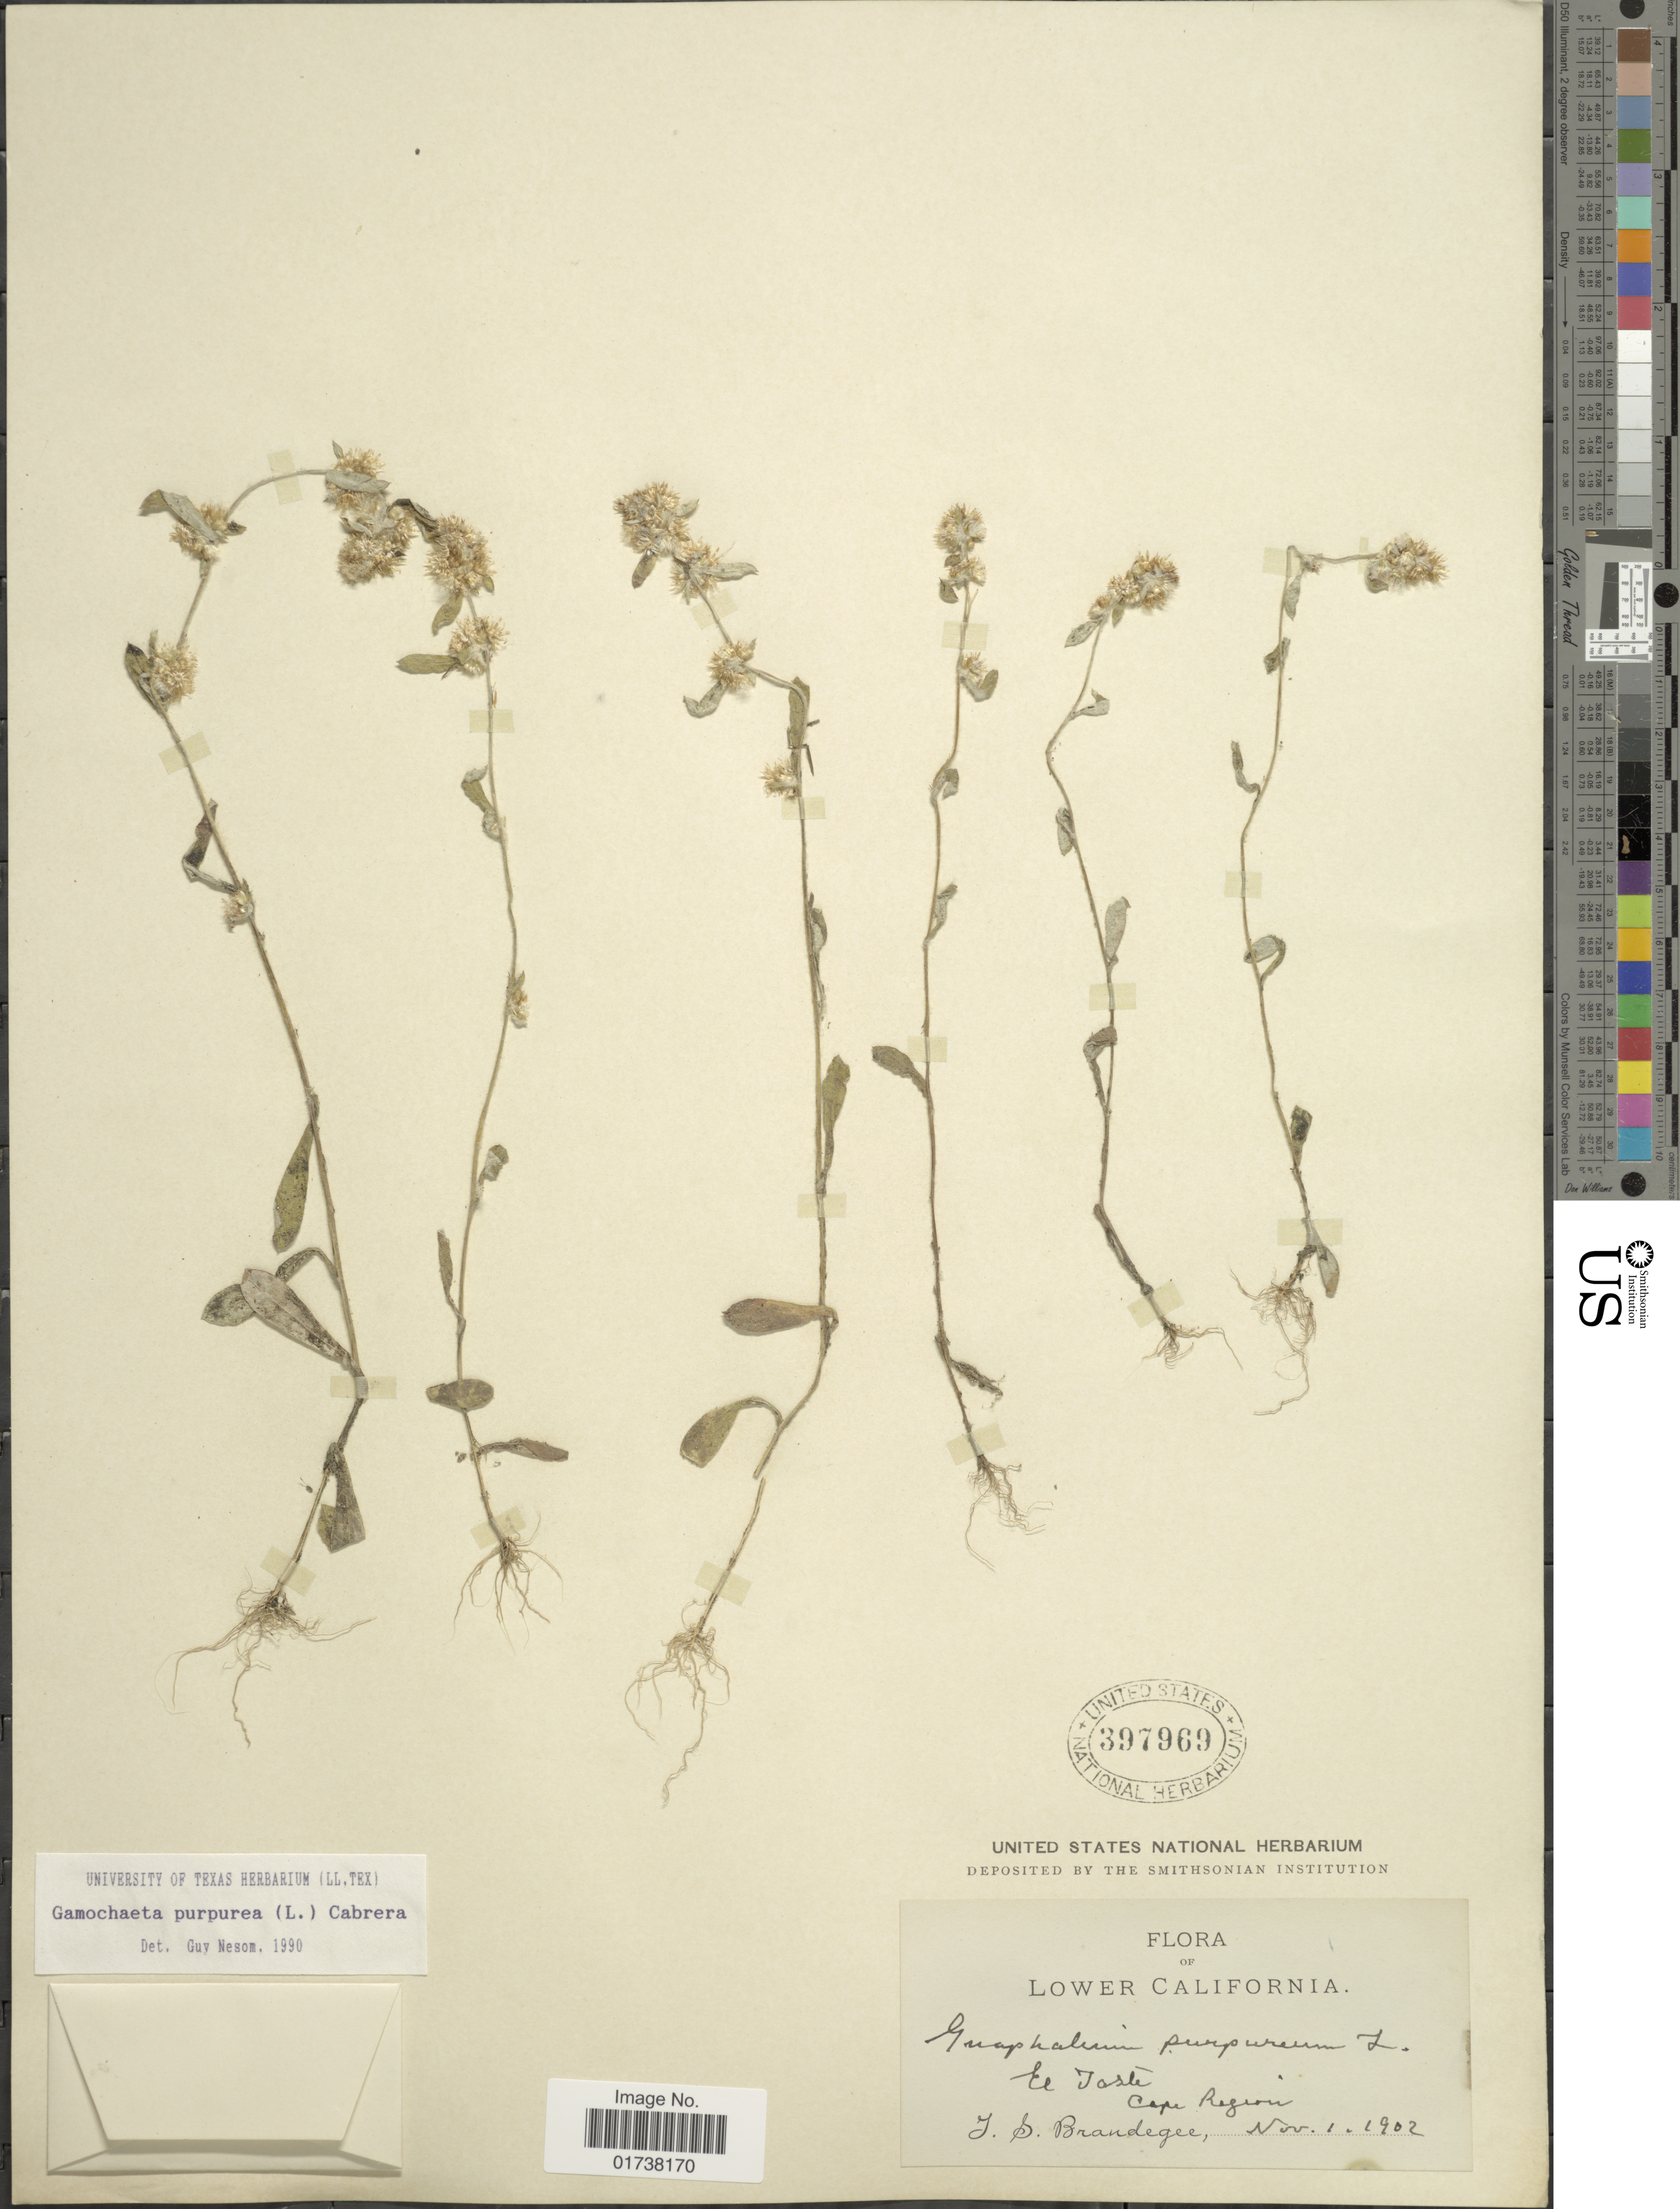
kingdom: Plantae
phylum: Tracheophyta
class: Magnoliopsida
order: Asterales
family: Asteraceae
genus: Gamochaeta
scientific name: Gamochaeta rosacea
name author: (I.M. Johnst.) Anderb.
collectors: J. S. Brandegee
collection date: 1902-11-01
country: Mexico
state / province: Baja California Sur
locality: Lower California, El Taste, Cape Region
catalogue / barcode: US 397969